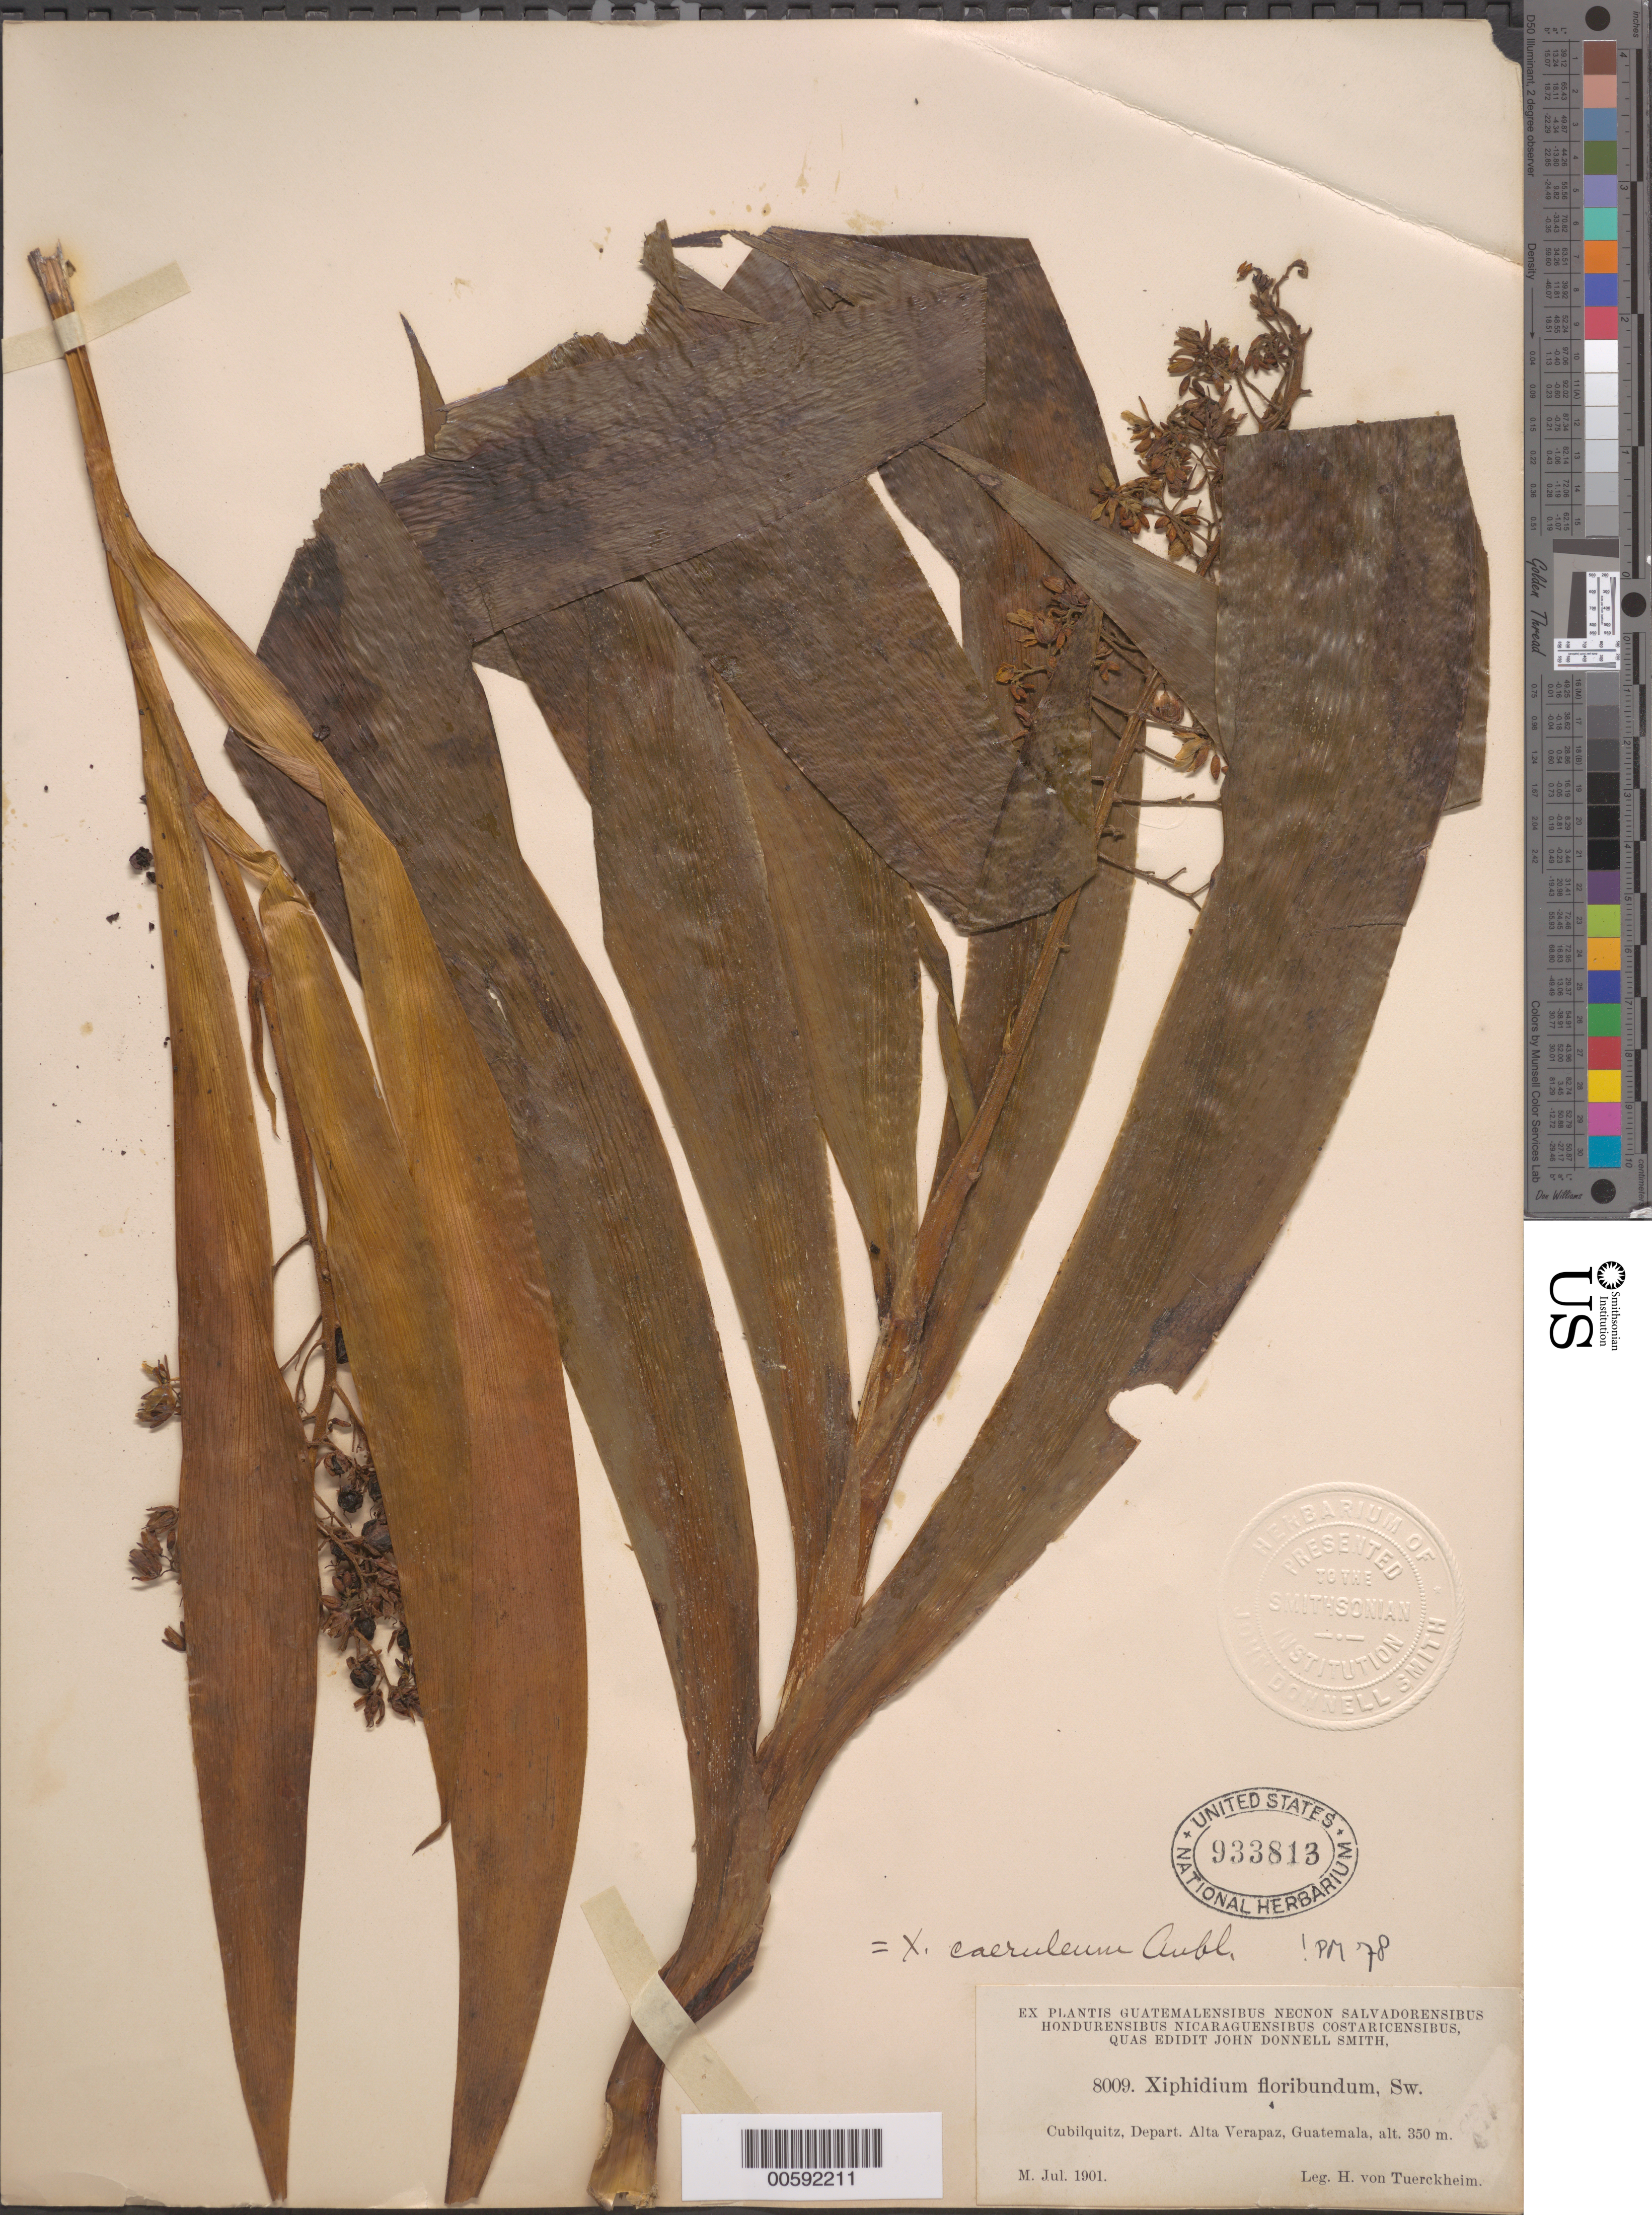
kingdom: Plantae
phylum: Tracheophyta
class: Liliopsida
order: Commelinales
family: Haemodoraceae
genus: Xiphidium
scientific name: Xiphidium caeruleum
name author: Aubl.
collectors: H. von Türckheim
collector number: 8009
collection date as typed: Jul 1901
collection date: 1901-07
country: Guatemala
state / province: Alta Verapaz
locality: Cubilquitz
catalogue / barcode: US 933813